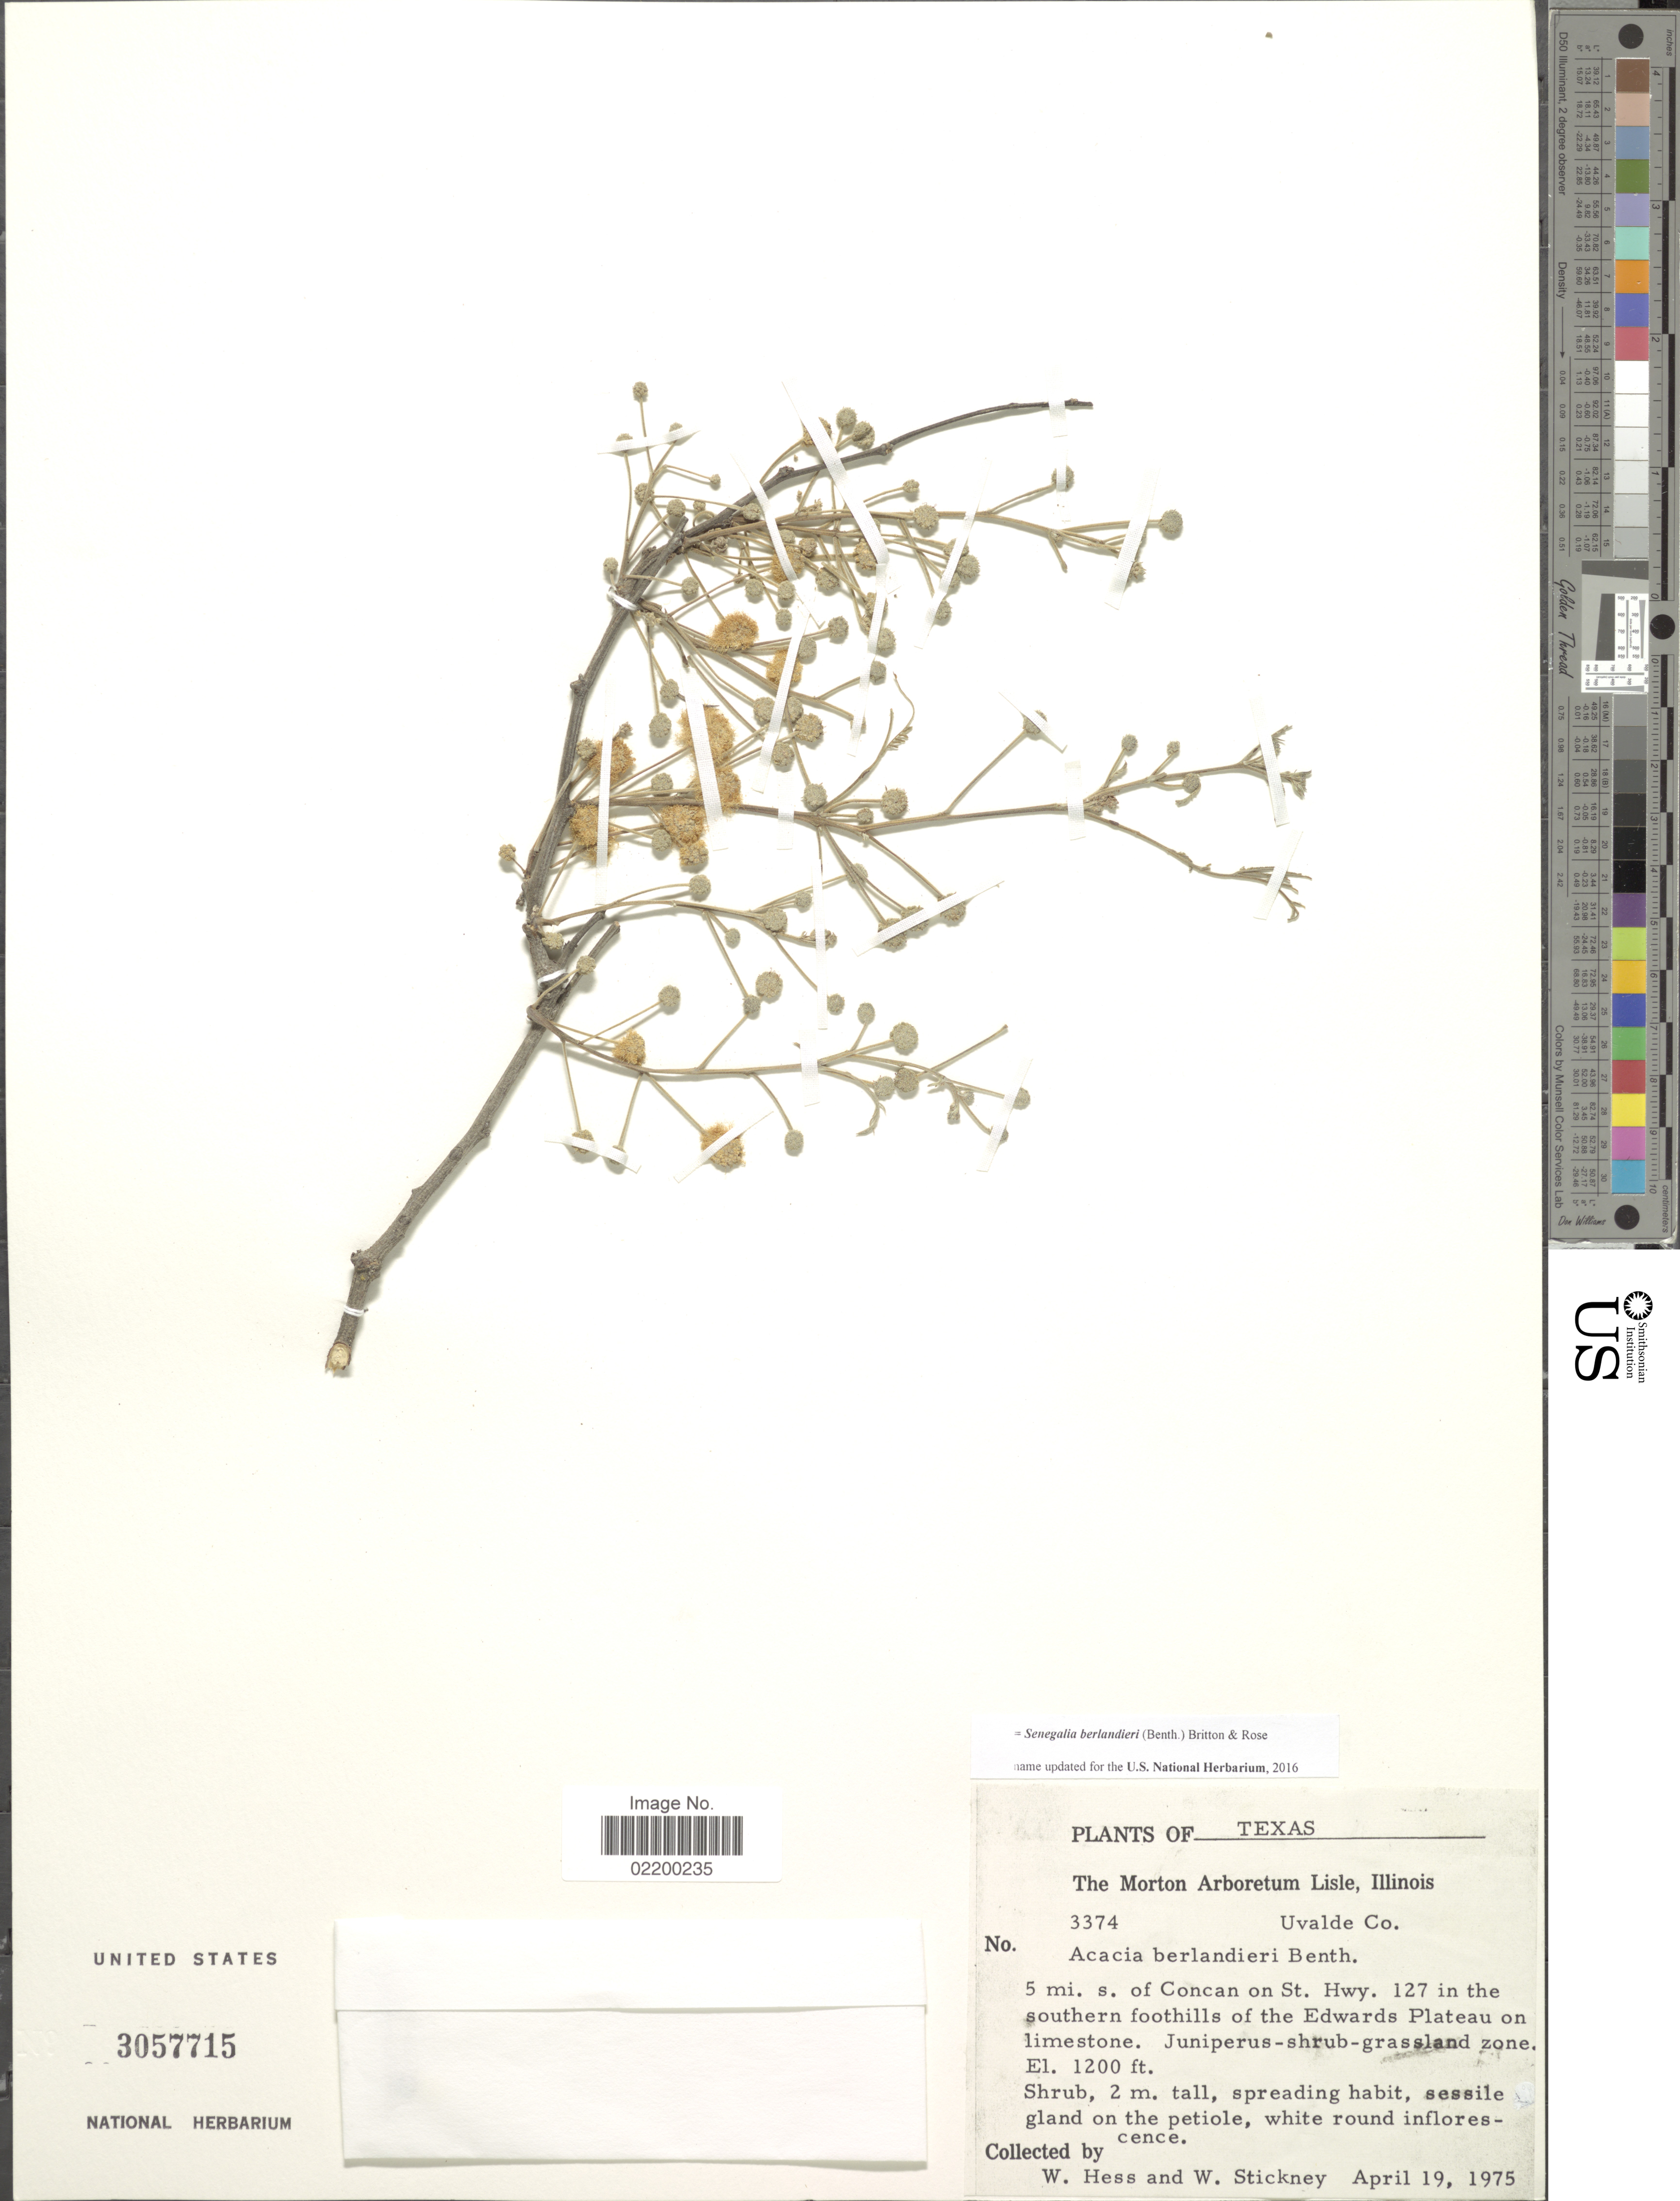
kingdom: Plantae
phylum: Tracheophyta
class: Magnoliopsida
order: Fabales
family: Fabaceae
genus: Senegalia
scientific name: Senegalia berlandieri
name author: (Benth.) Britton & Rose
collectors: W. Hess & W. Stickney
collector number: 3374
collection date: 1975-04-19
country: United States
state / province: Texas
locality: Uvalde Co, 5 mi. s. of Concan on St. Hwy. 127 in the southern foothills of the Edwards Plateau on limestone. Juniperus-shrub-grassland zone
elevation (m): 366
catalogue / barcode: US 3057715